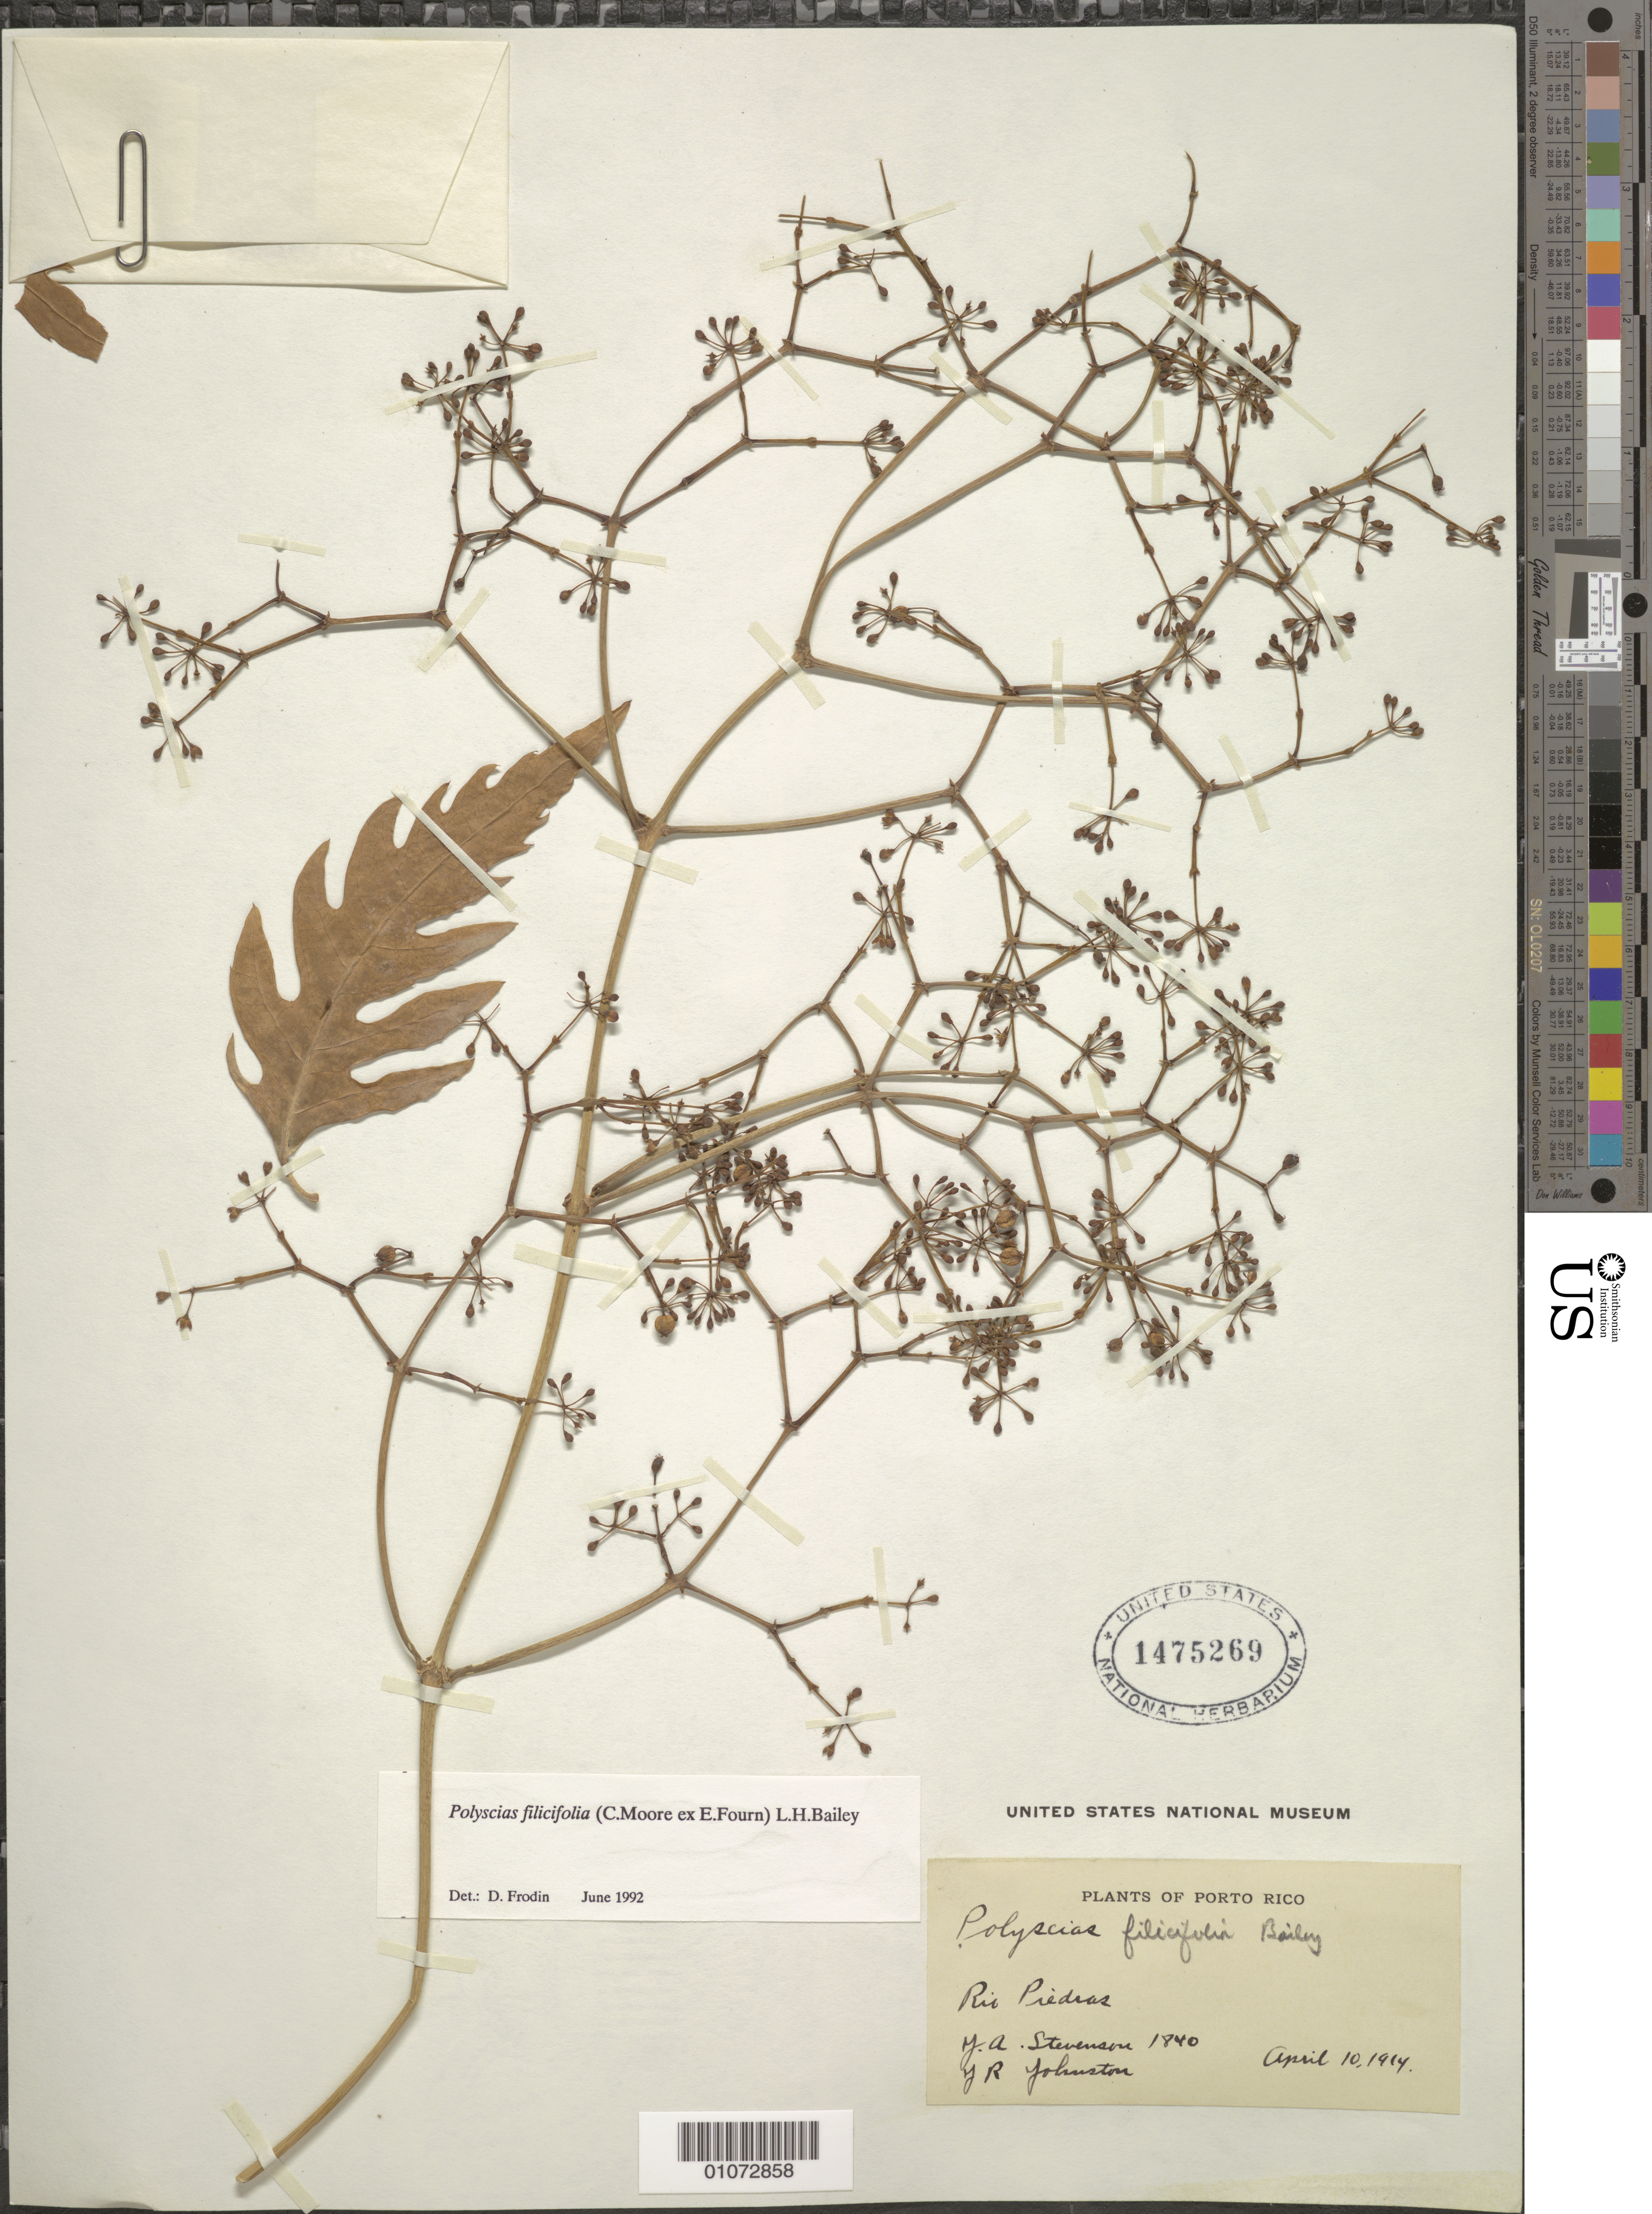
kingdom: Plantae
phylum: Tracheophyta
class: Magnoliopsida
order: Apiales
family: Araliaceae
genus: Polyscias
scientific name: Polyscias filicifolia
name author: (C. Moore ex E. Fourn.) L.H. Bailey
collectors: J. Stevenson & J. Johnston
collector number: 1840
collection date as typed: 10 Apr 1914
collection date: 1914-04-10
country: Puerto Rico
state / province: San Juan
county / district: Juana Diaz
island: Puerto Rico I.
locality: Rio Piedras.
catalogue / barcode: US 1475269